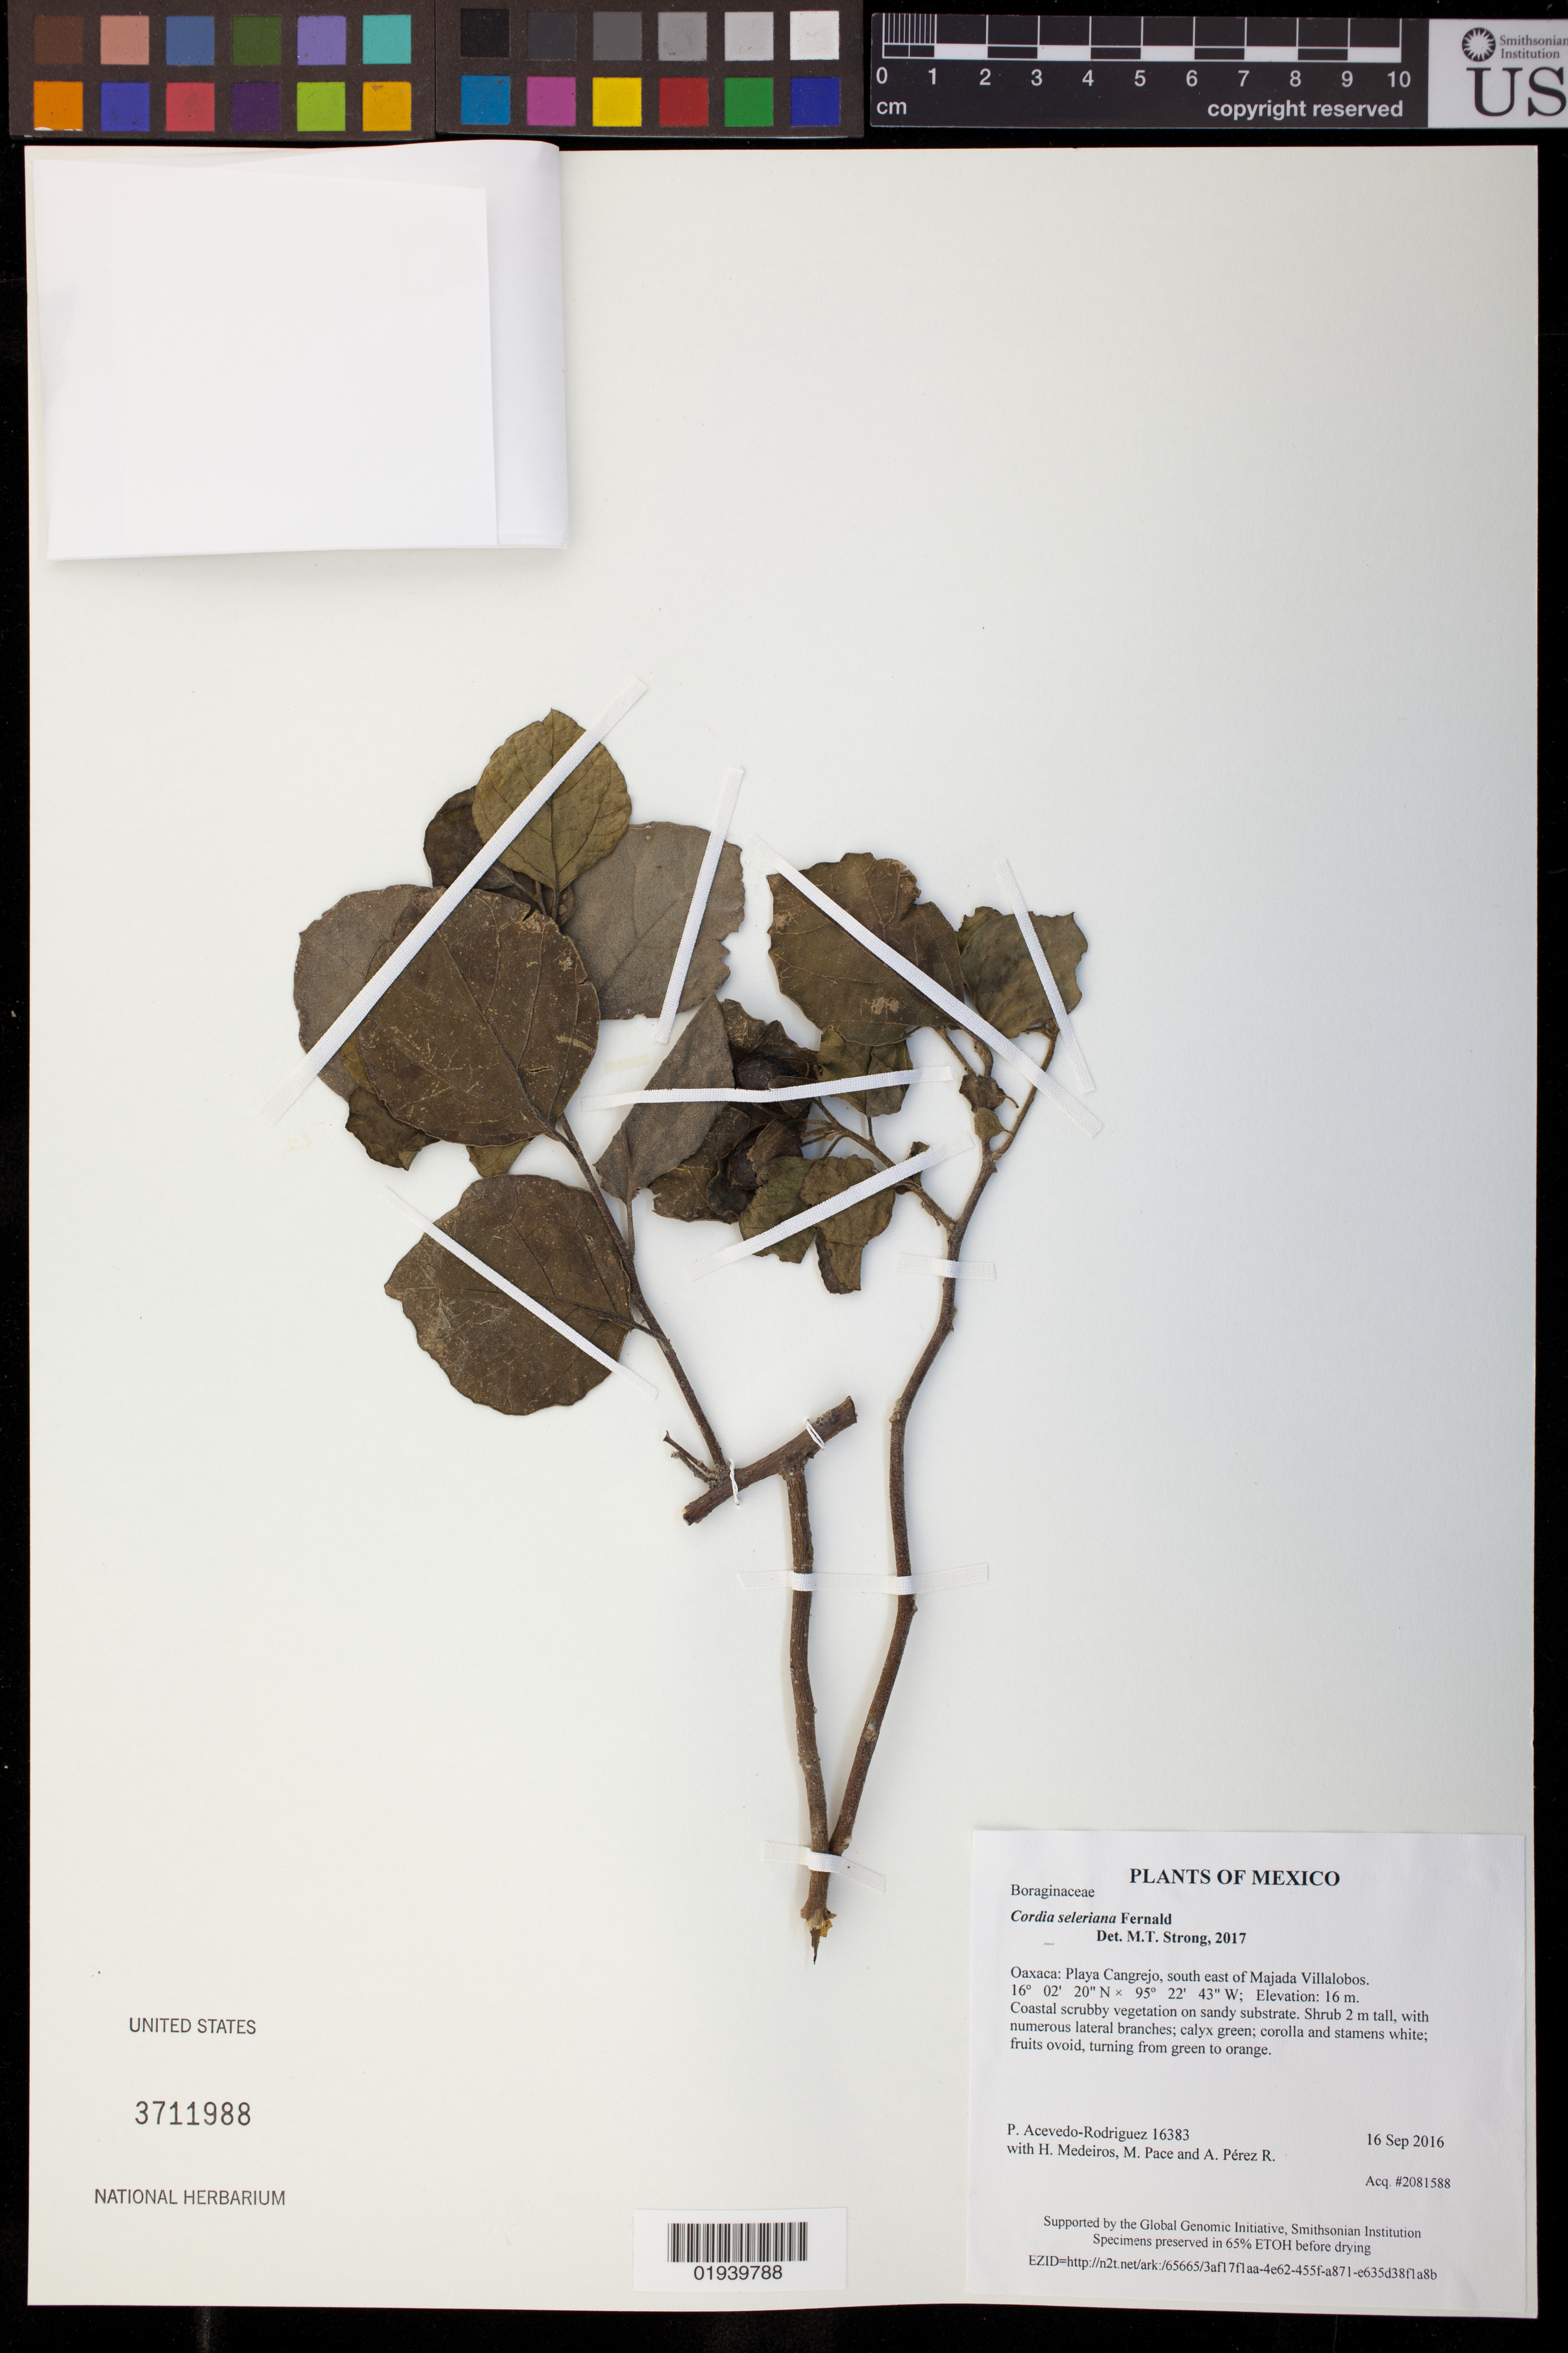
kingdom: Plantae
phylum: Tracheophyta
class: Magnoliopsida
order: Boraginales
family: Cordiaceae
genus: Cordia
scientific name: Cordia seleriana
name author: Fernald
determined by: Strong, M. T., (US), Smithsonian Institution - National Museum of Natural History (UNITED STATES)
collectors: P. Acevedo-Rodr., H. Medeiros, M. R. Pace & A. Pérez R.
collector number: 16383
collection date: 2016-09-16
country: Mexico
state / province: Oaxaca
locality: Playa Cangrejo, south east of Majada Villalobos.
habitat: coastal scrubby vegetation on sandy substrate.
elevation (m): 16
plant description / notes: US, NY, MO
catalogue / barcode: US 3711988